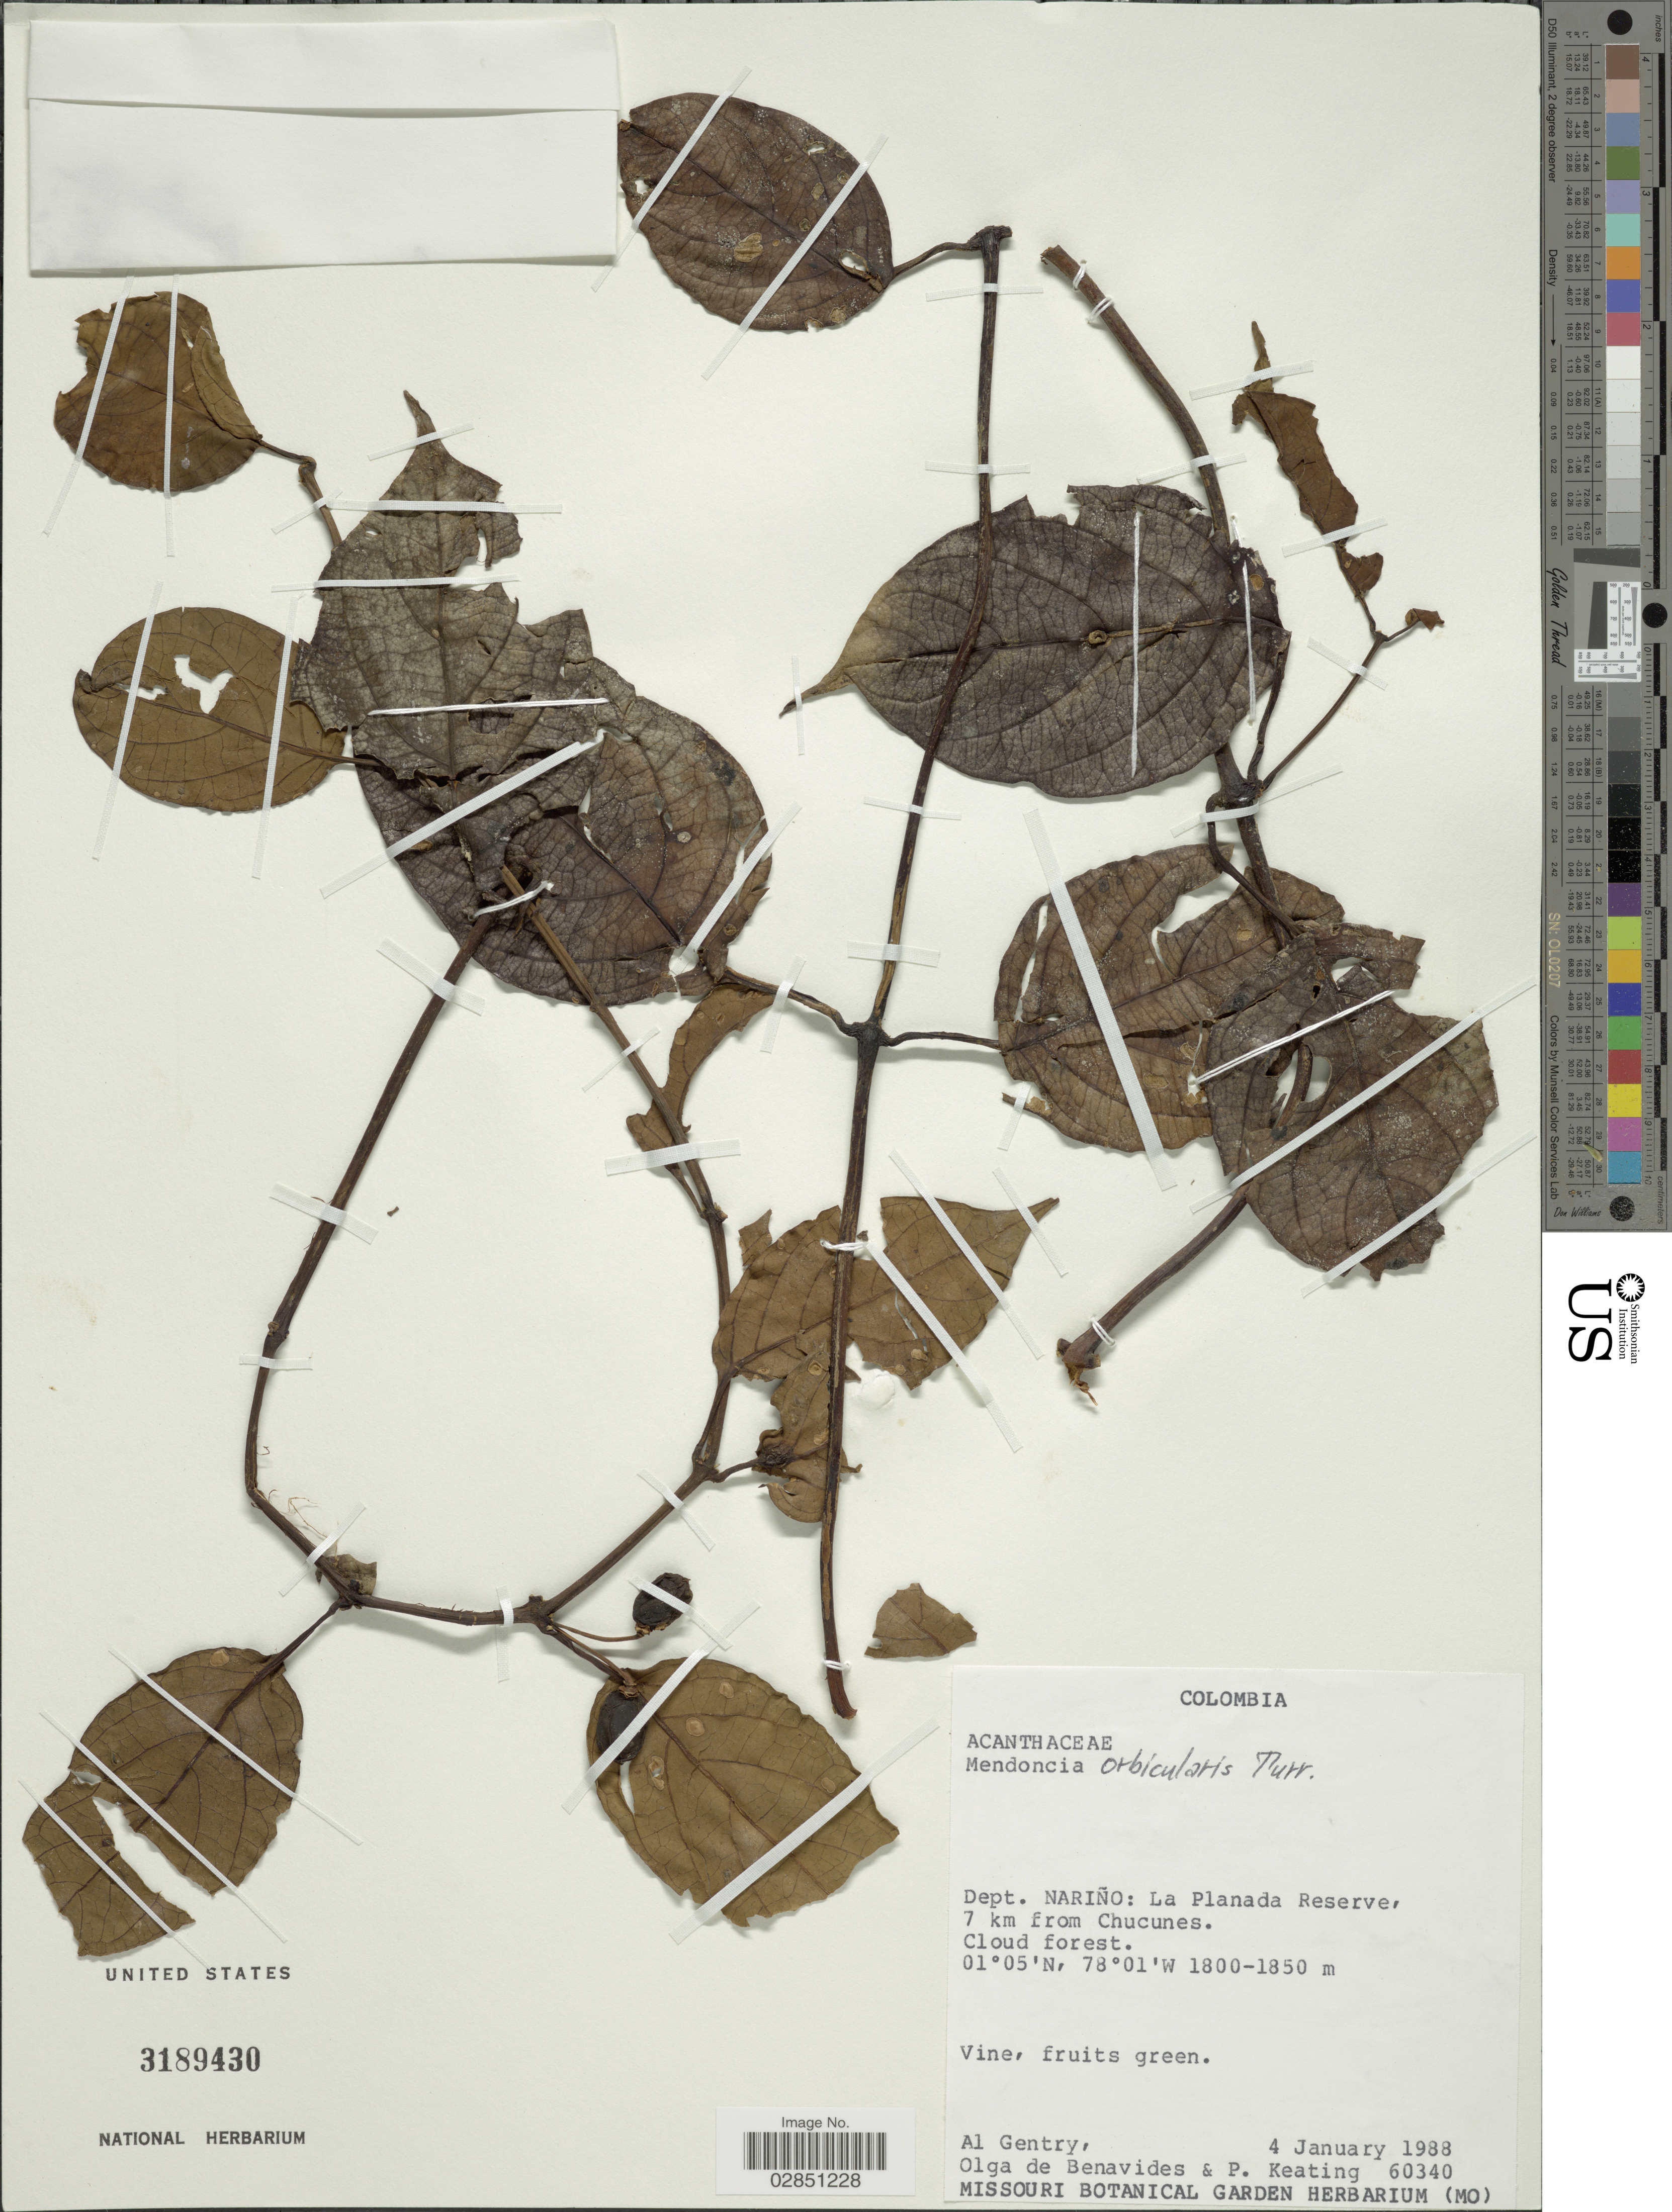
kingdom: Plantae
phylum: Tracheophyta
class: Magnoliopsida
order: Lamiales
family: Acanthaceae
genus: Mendoncia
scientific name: Mendoncia orbicularis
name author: Turrill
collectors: A. H. Gentry, Olga S. de Benavides & P. Keating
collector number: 60340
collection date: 1988-01-04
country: Colombia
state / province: Nariño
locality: Dept. Nariño: La Planada Reserve, 7 km from Chucunes.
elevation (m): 1800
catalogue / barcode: US 3189430